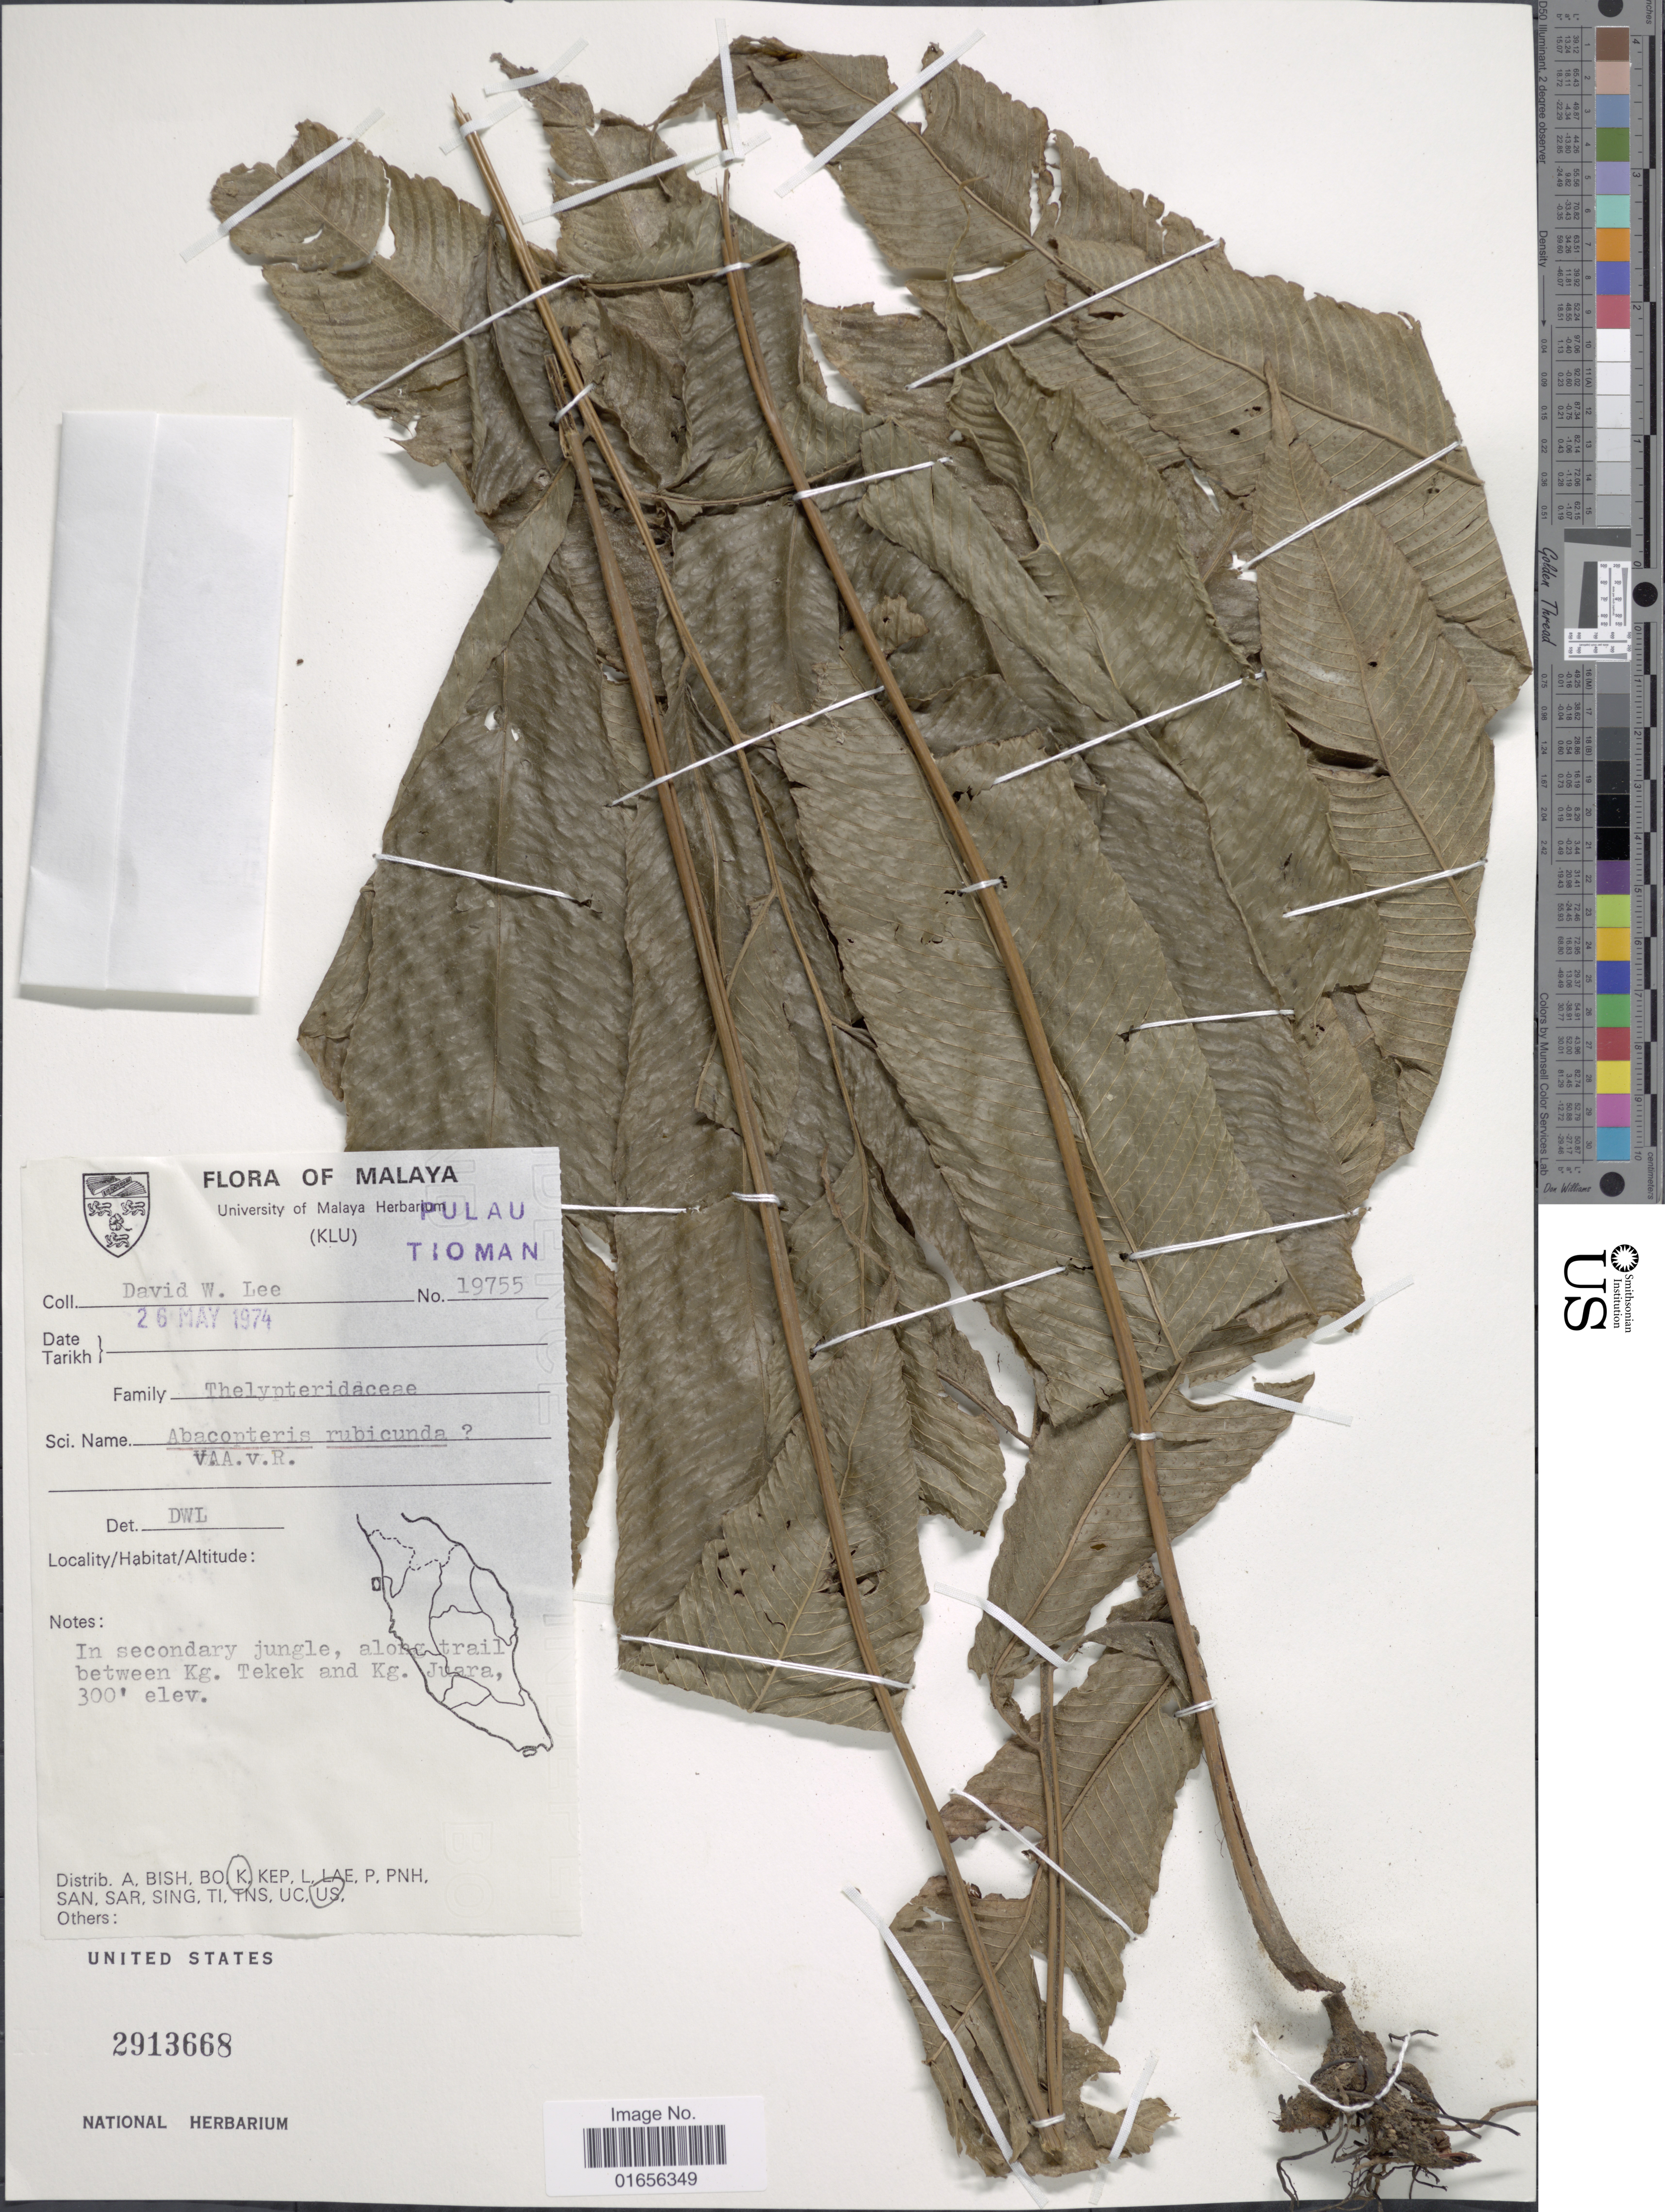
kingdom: Plantae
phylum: Tracheophyta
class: Polypodiopsida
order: Polypodiales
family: Thelypteridaceae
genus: Pronephrium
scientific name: Pronephrium rubicundum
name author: (Alderw.) Holttum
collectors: D. Lee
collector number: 19755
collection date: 1974-05-26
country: Malaysia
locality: Malaya, Pulau, Tioman, In secondary jungle, along trail between Kg. Tekek and Kg. Juara [interpreted]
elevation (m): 91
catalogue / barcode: US 2913668